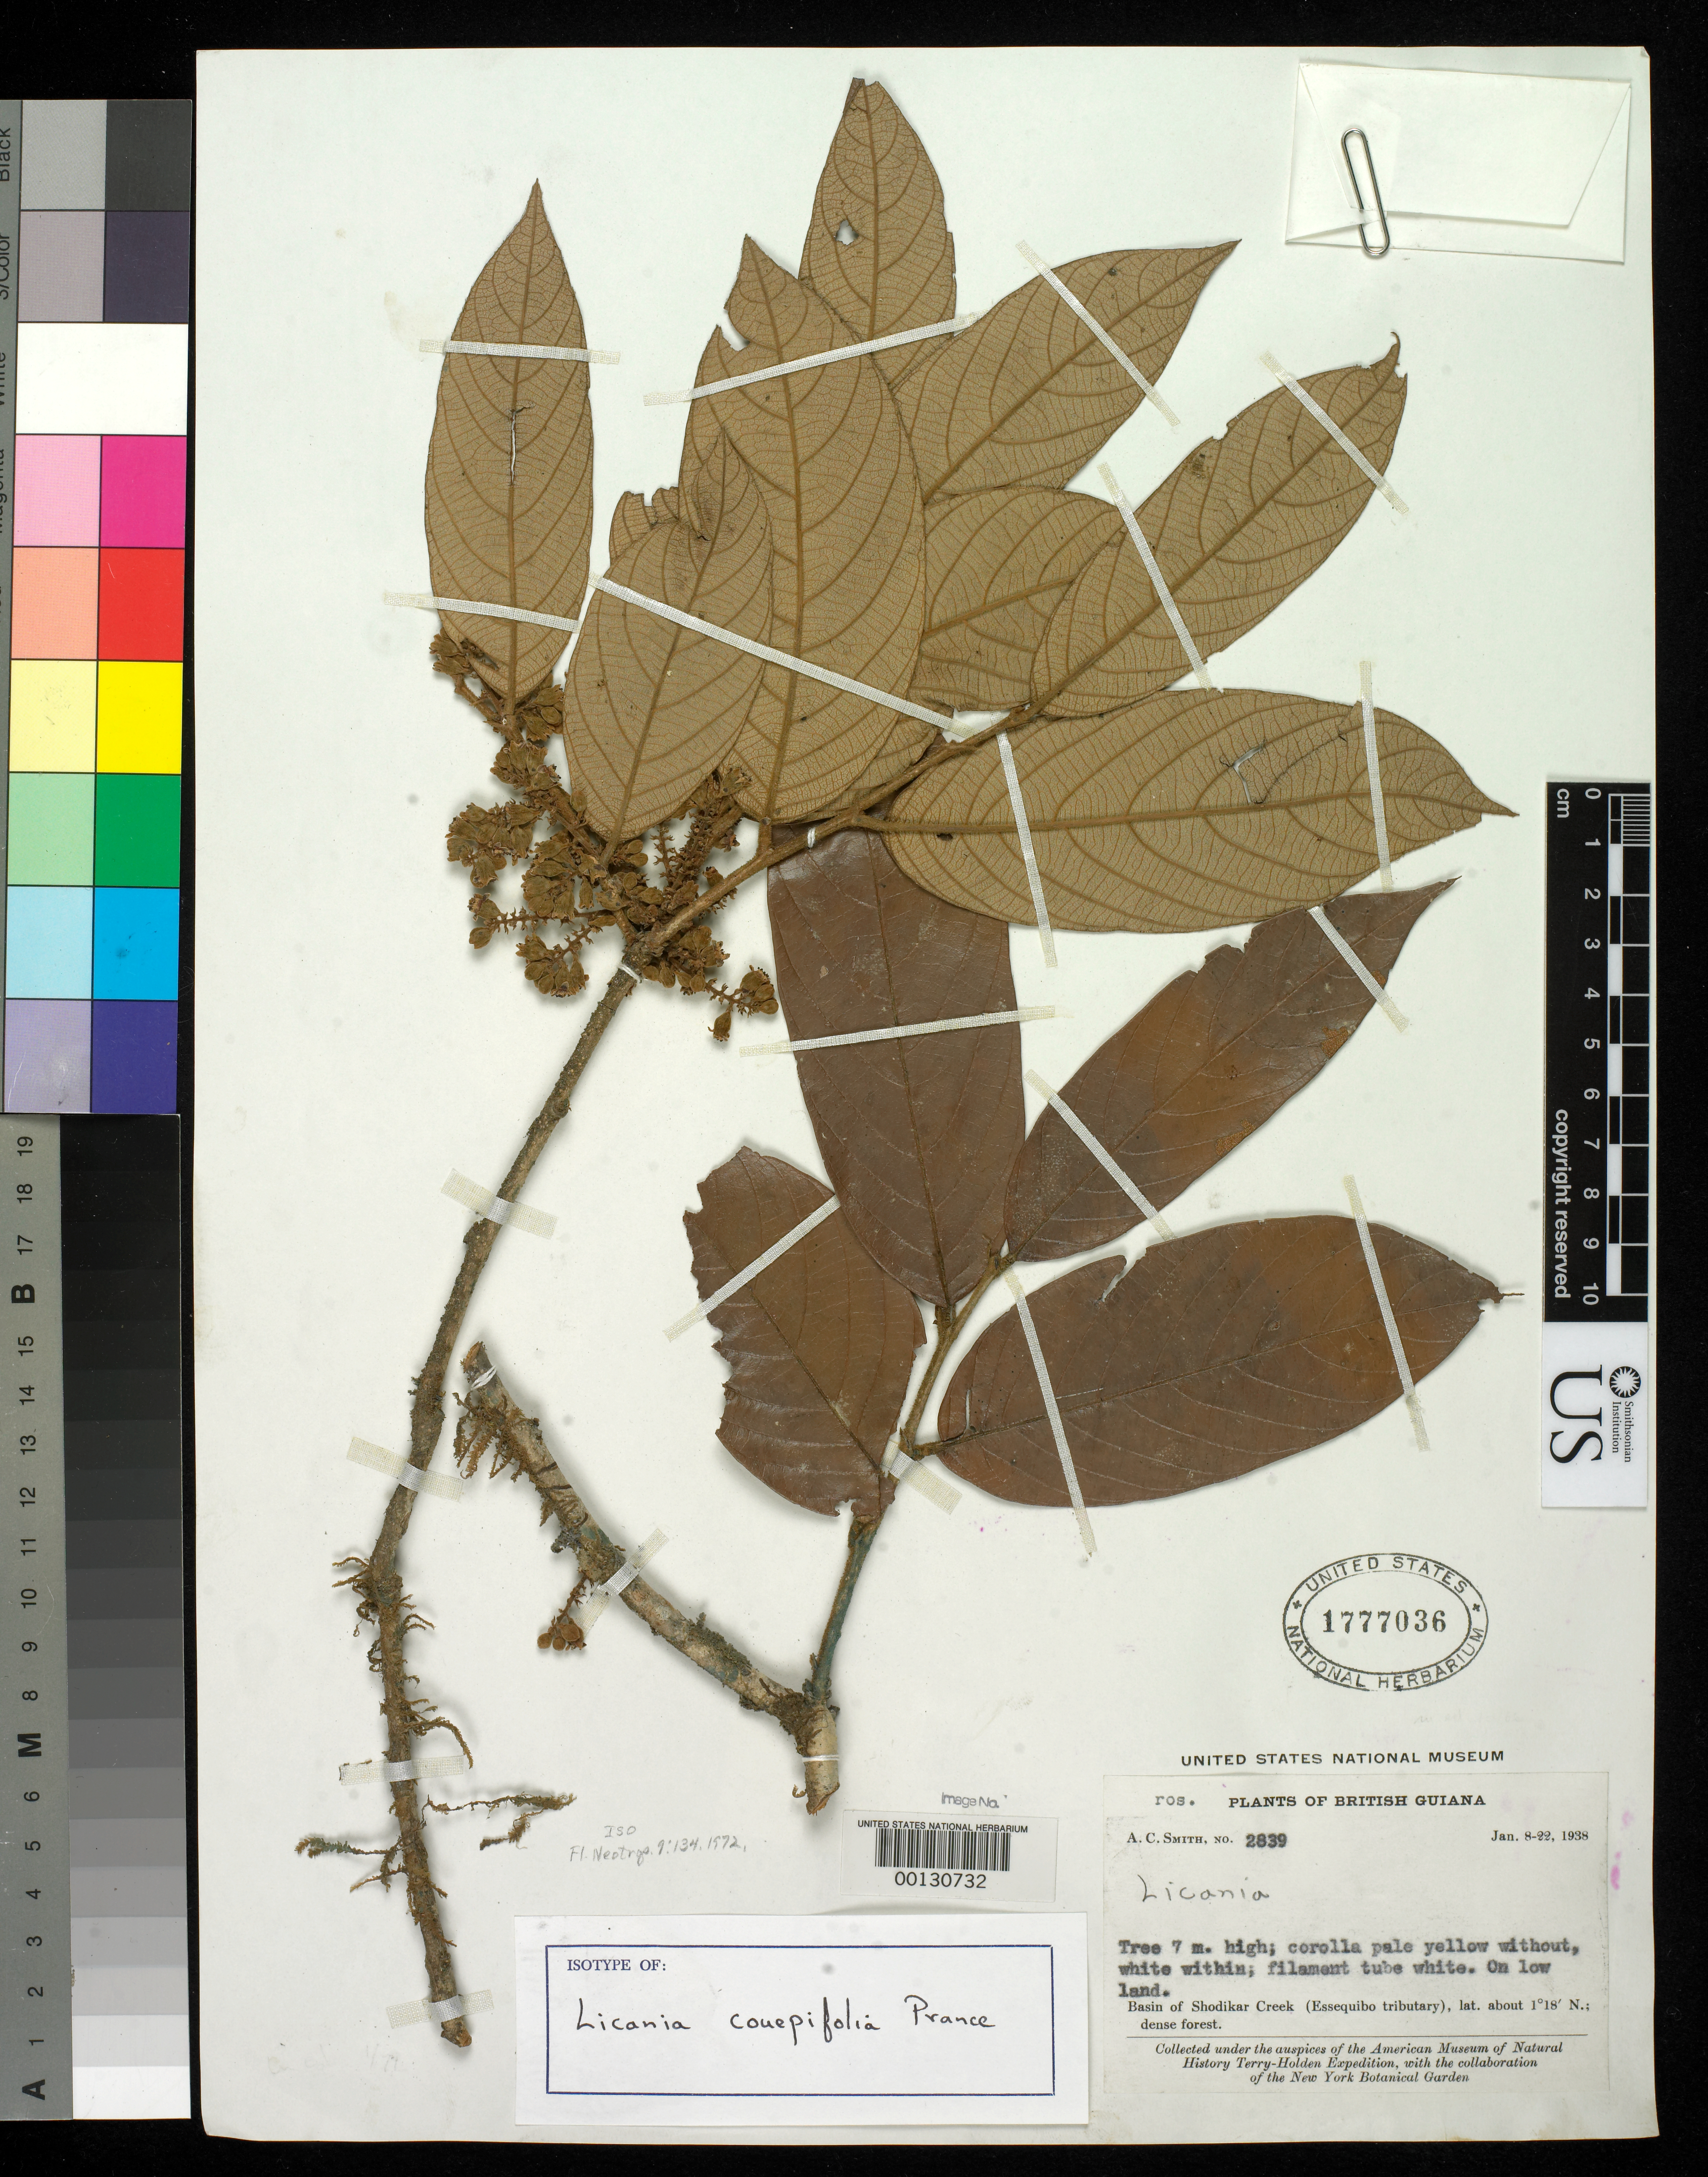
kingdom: Plantae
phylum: Tracheophyta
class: Magnoliopsida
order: Malpighiales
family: Chrysobalanaceae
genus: Licania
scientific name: Licania coupelifolia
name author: Prance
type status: Isotype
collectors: A. C. Smith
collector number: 2839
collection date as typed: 08 Jan 1938 to 22 Jan 1938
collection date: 1938-01-08/1938-01-22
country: Guyana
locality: Shodikar Creek, Essequibo Tributary.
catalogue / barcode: US 1777036